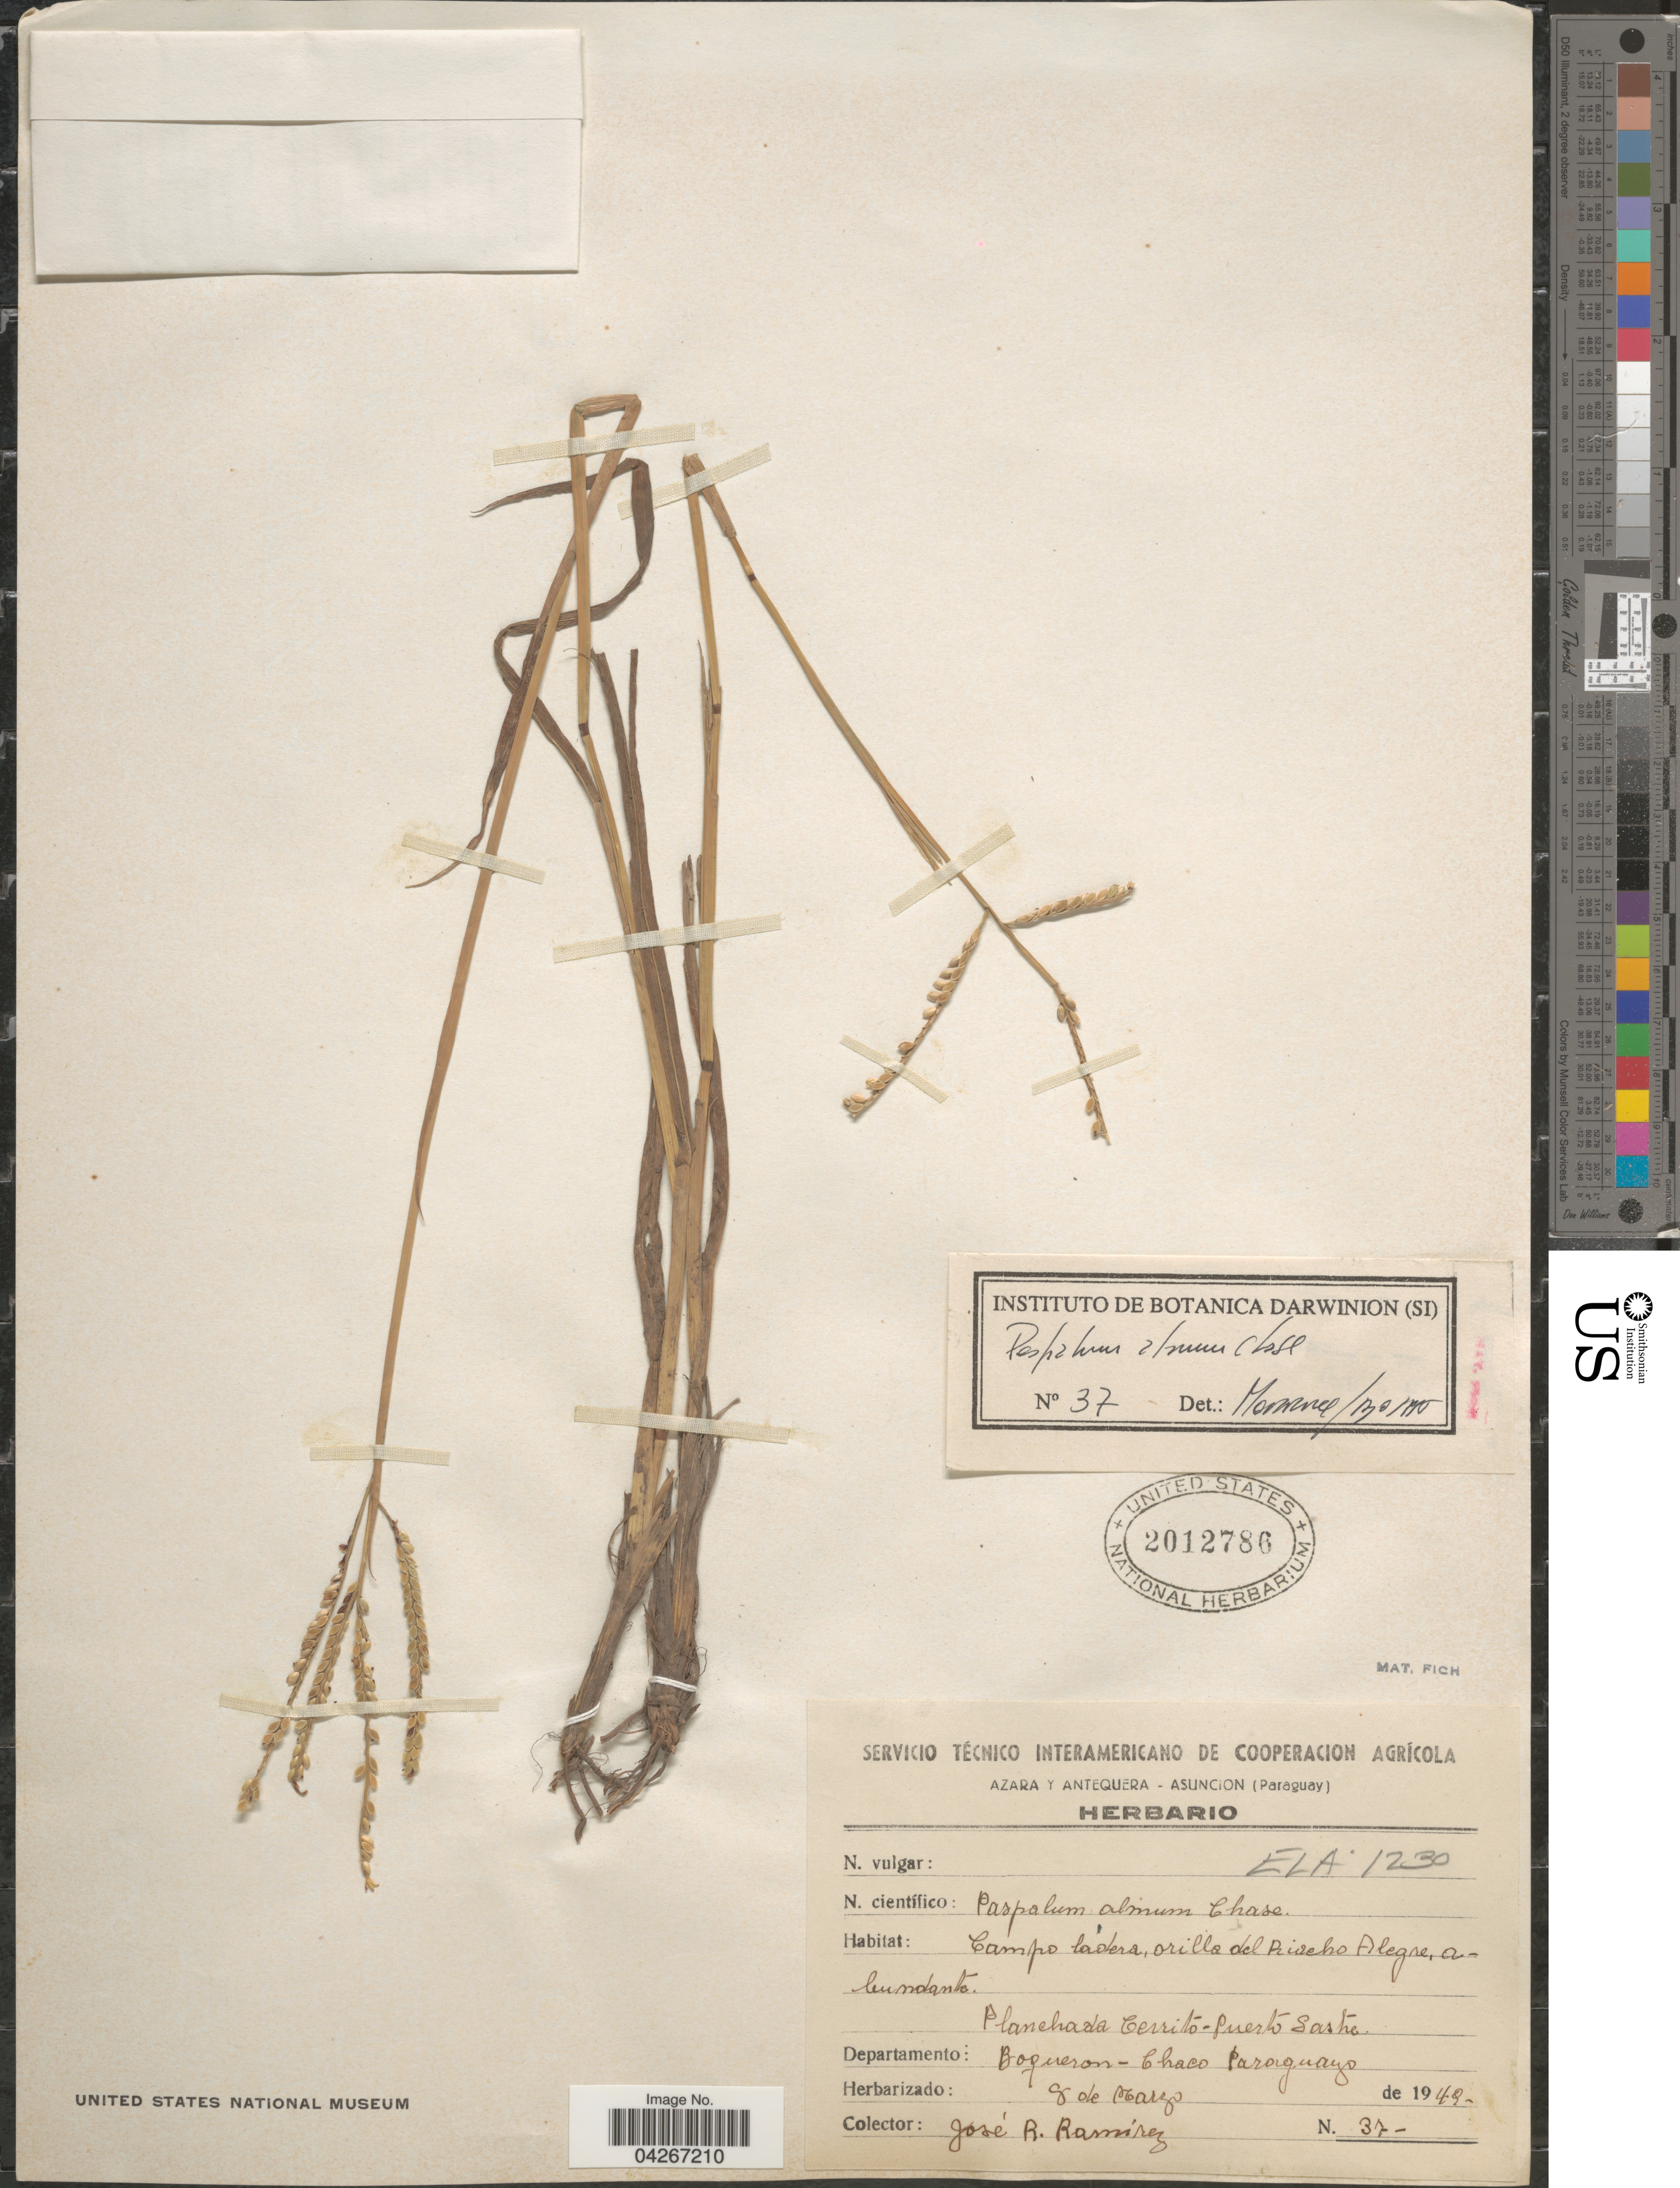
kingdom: Plantae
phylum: Tracheophyta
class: Liliopsida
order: Poales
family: Poaceae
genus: Paspalum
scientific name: Paspalum almum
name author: Chase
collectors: J. Ramírez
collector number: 37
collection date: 1949-03-08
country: Argentina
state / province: Chaco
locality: Campo ládera, orilla del Riacho Alegre, abundante. Planchada Cerrito-Puerto Sastre. Departamento: Boqueron-Chaco Paraguayo.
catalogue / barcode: US 2012786